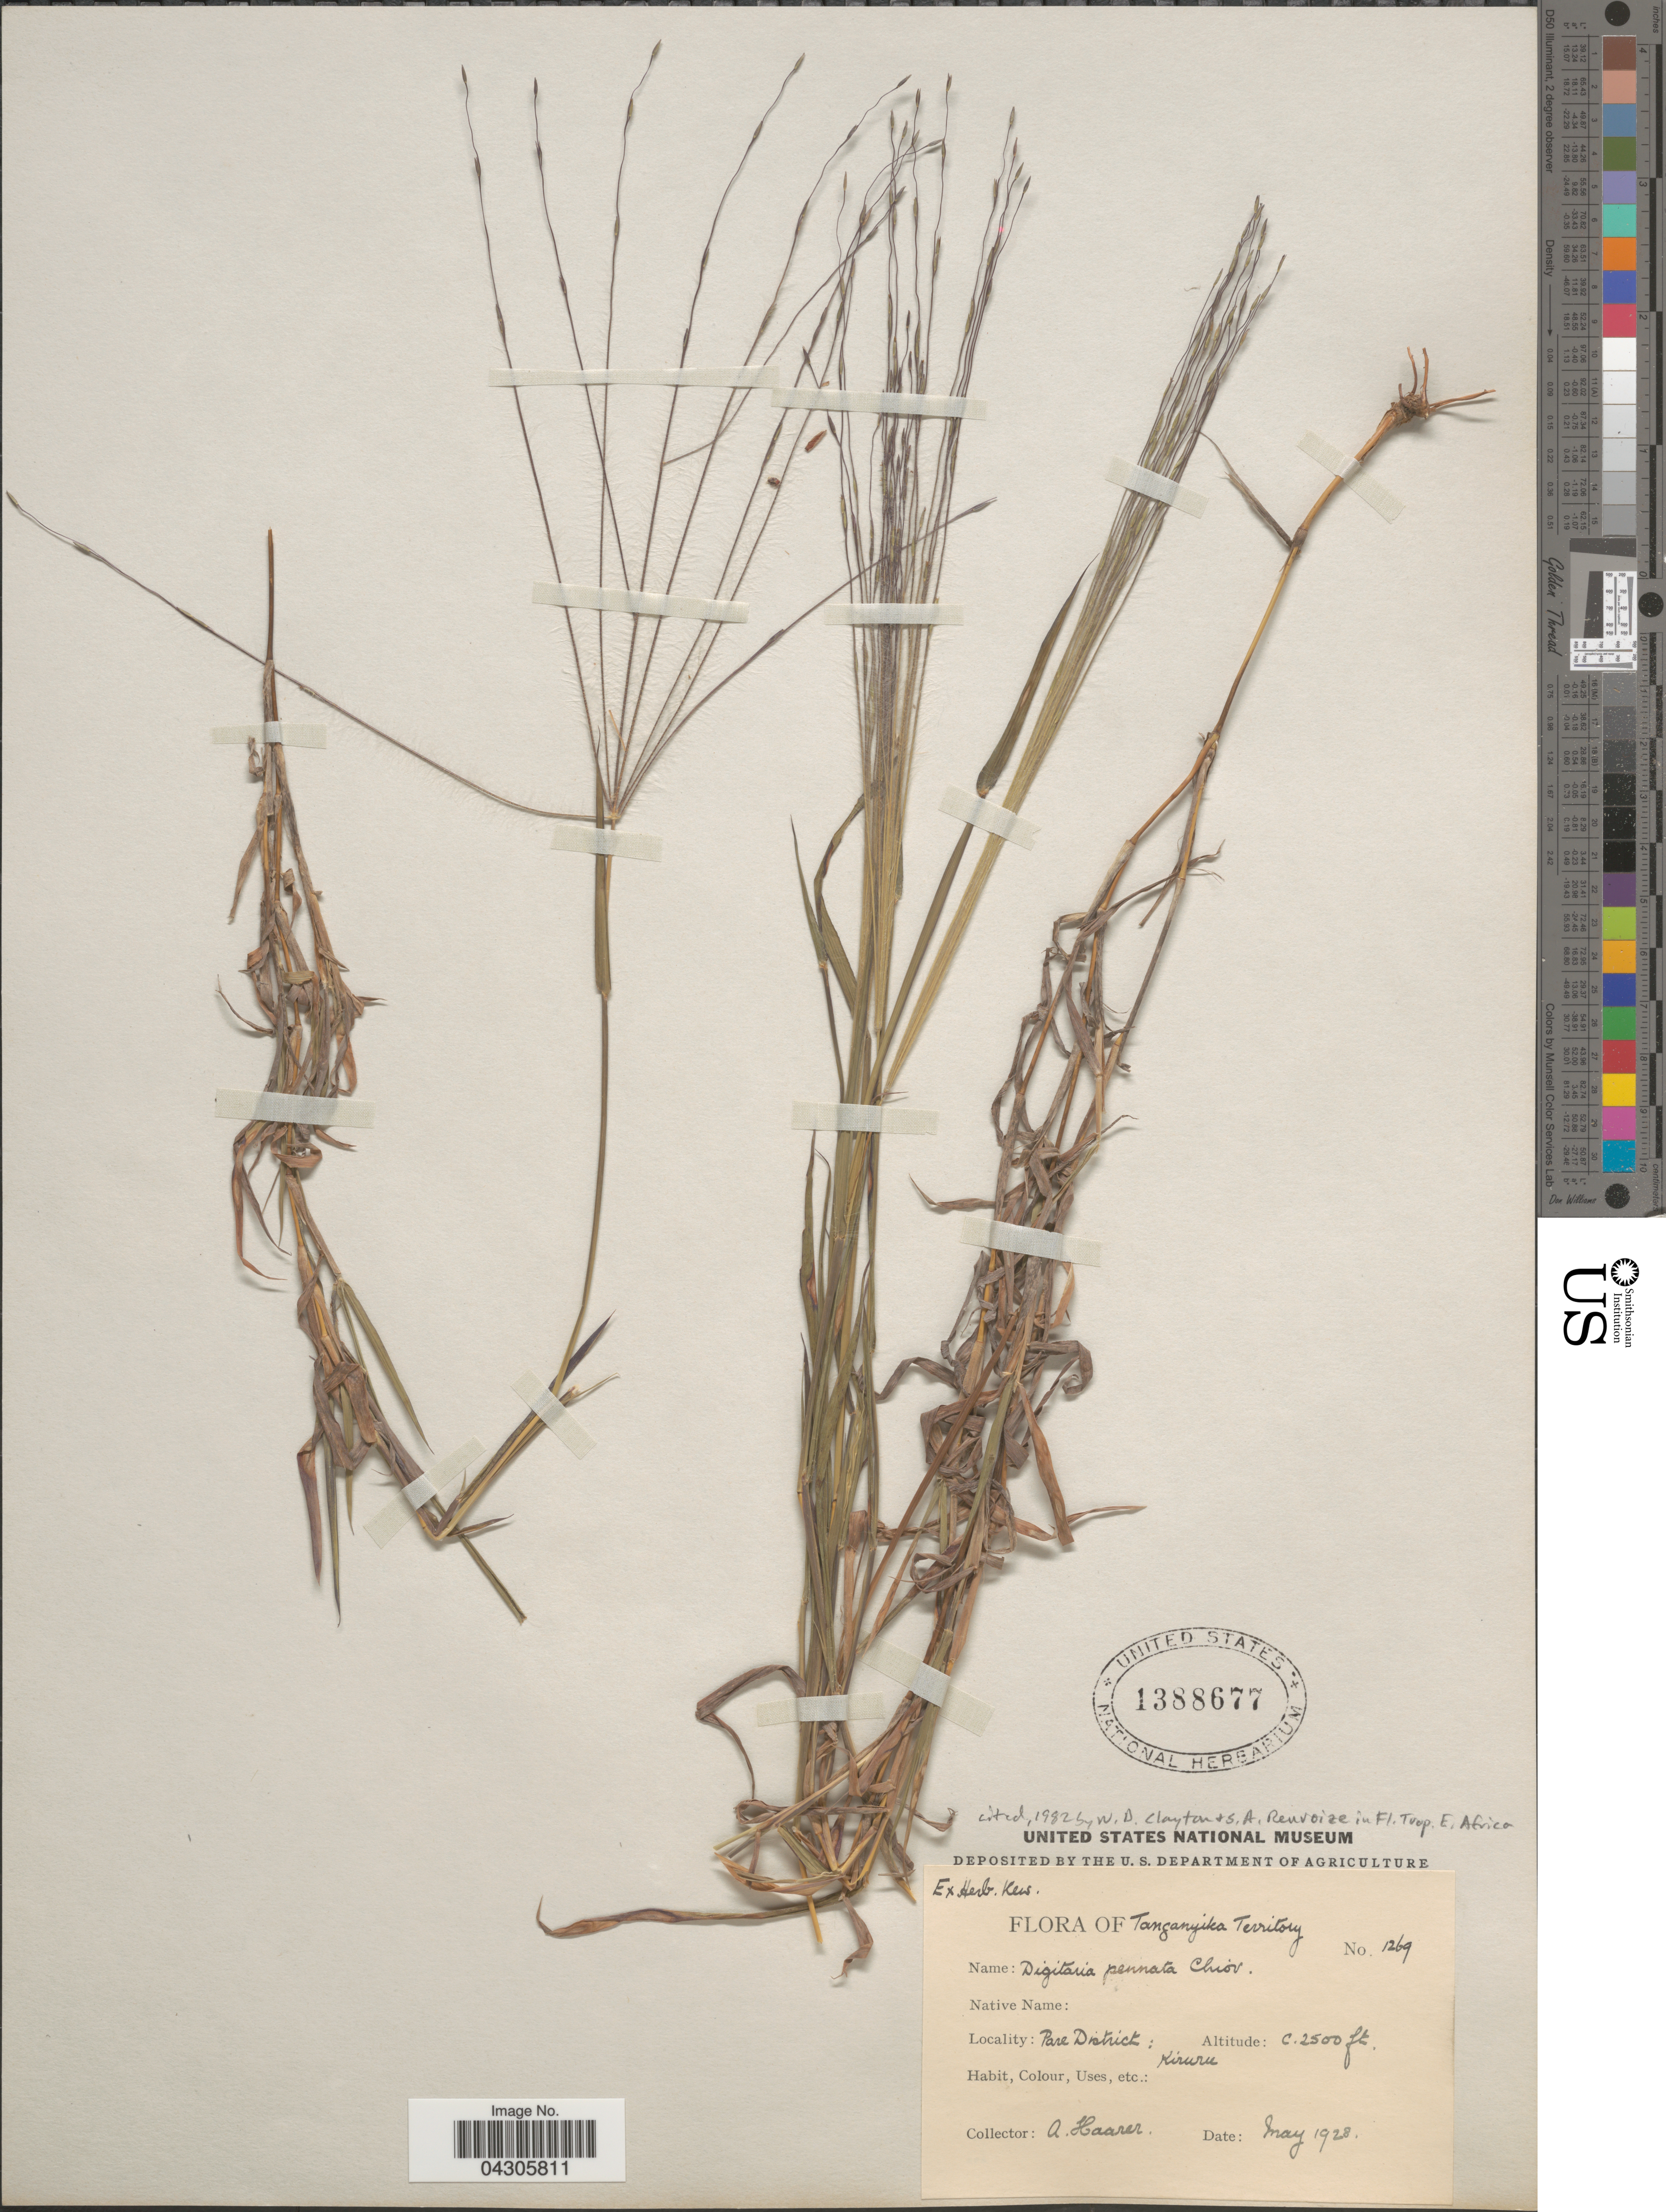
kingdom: Plantae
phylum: Tracheophyta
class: Liliopsida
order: Poales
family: Poaceae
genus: Digitaria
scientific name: Digitaria pennata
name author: (Hochst.) T. Cooke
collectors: A. Haarer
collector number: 1269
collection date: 1928-05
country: Tanzania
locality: Tanganyika Territory. Pare District: Kiruru.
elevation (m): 762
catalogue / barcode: US 1388677